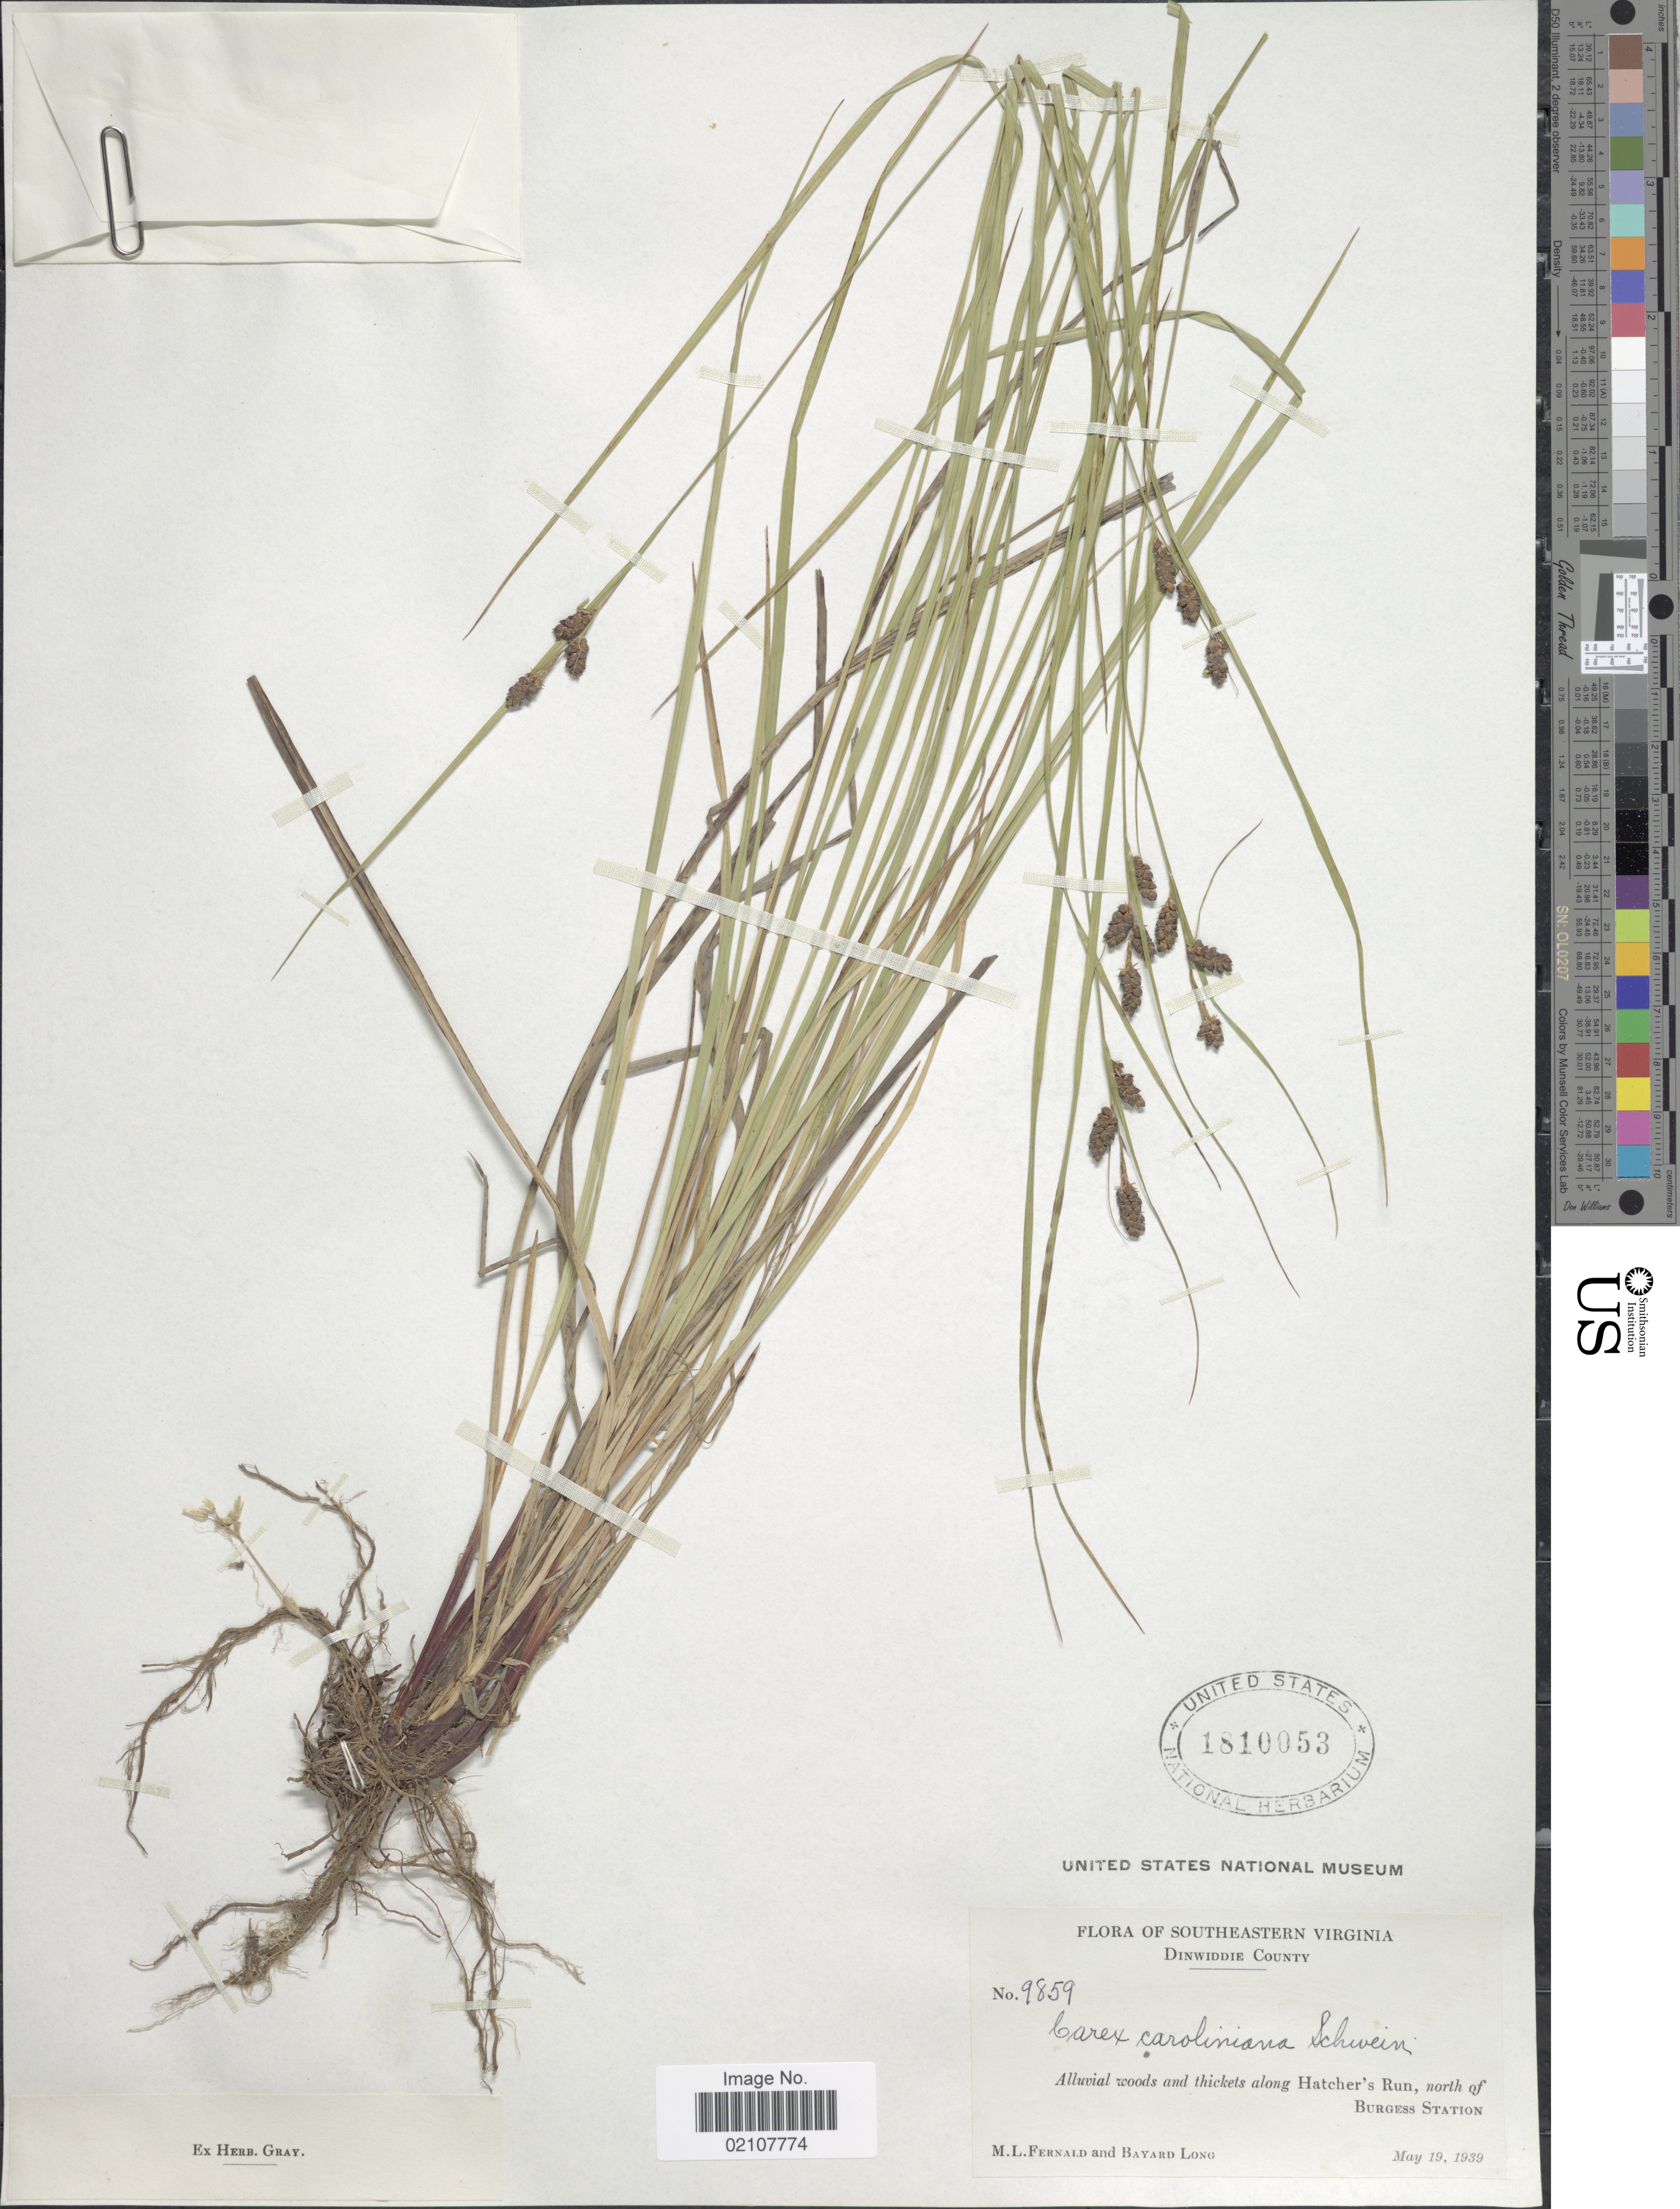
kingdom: Plantae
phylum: Tracheophyta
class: Liliopsida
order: Poales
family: Cyperaceae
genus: Carex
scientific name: Carex caroliniana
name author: Schwein.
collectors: M. L. Fernald & B. Long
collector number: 9859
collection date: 1939-05-19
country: United States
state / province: Virginia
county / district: Dinwiddie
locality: Southeastern Virginia, Dinwiddie County. Alluvial woods and thickets along Hatcher's Run, north of Burgess Station.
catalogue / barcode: US 1810053